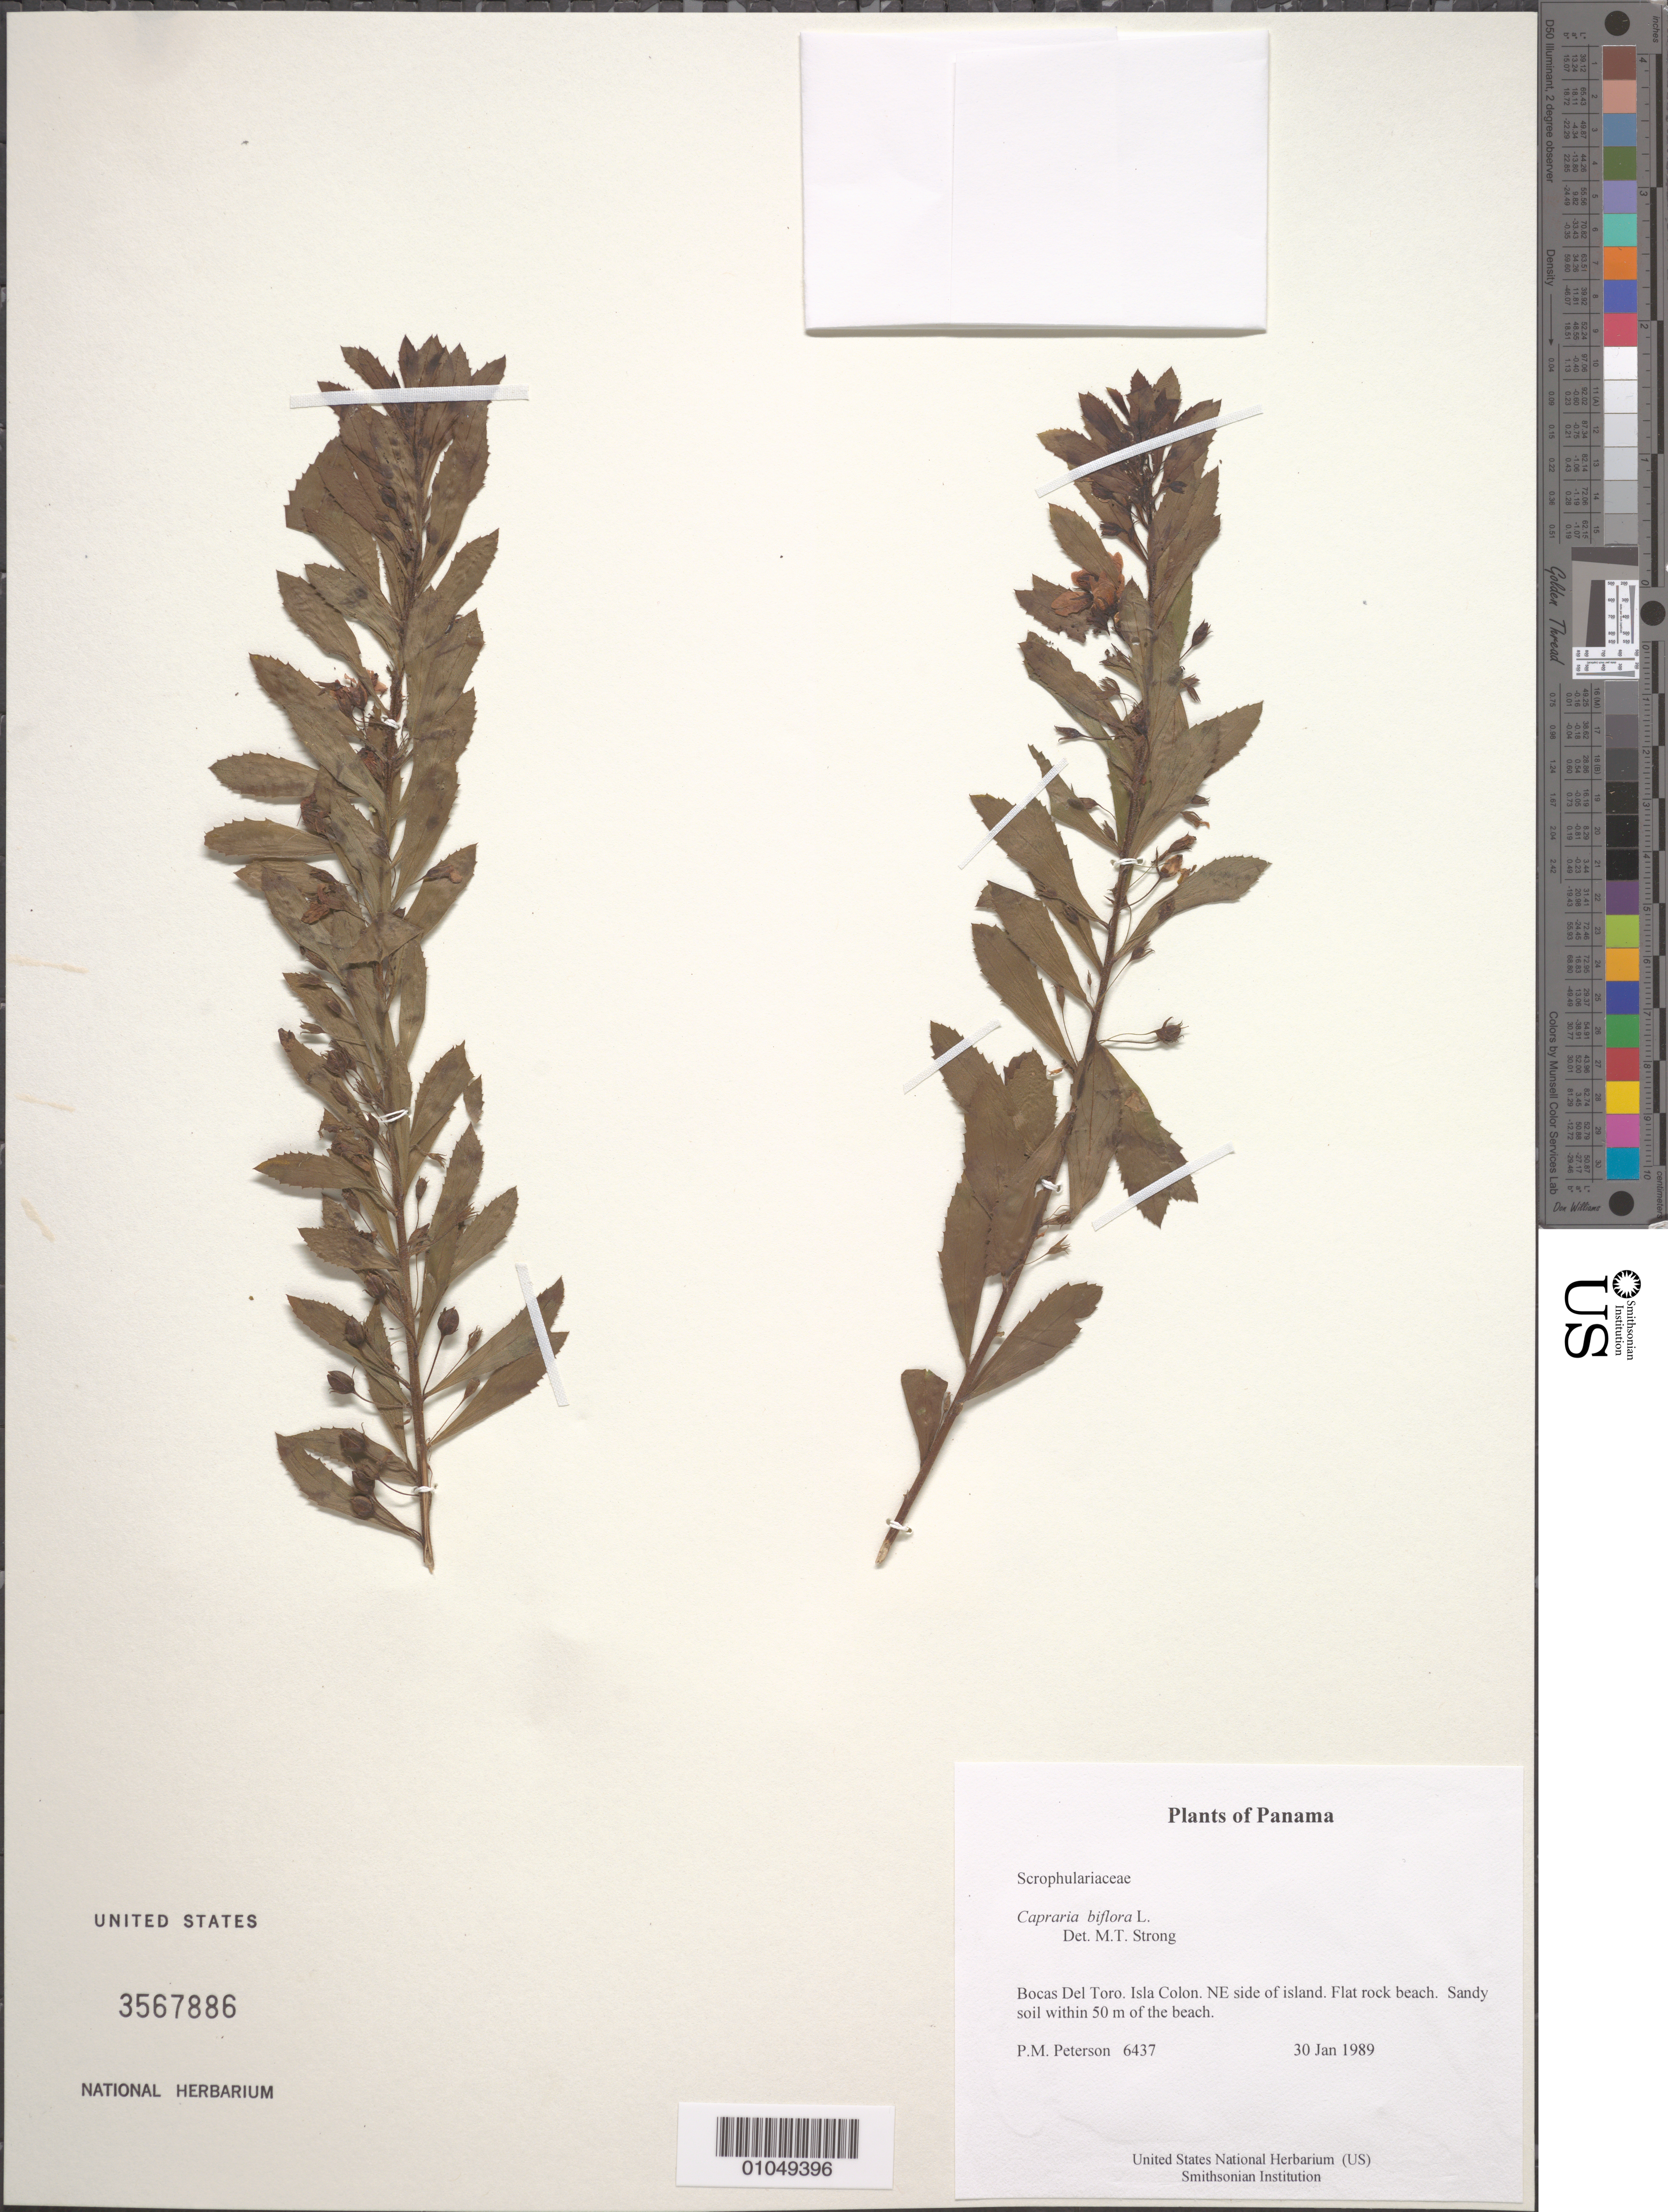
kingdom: Plantae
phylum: Tracheophyta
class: Magnoliopsida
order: Lamiales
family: Scrophulariaceae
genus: Capraria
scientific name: Capraria biflora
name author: L.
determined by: Strong, M. T., (US), Smithsonian Institution - National Museum of Natural History (UNITED STATES)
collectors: P. M. Peterson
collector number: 06437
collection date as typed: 30 Jan 1989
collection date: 1989-01-30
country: Panama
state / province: Bocas del Toro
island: Colón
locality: NE side of island.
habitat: Flat rock beach. Sandy soil within 50 m of the beach.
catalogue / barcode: US 3567886